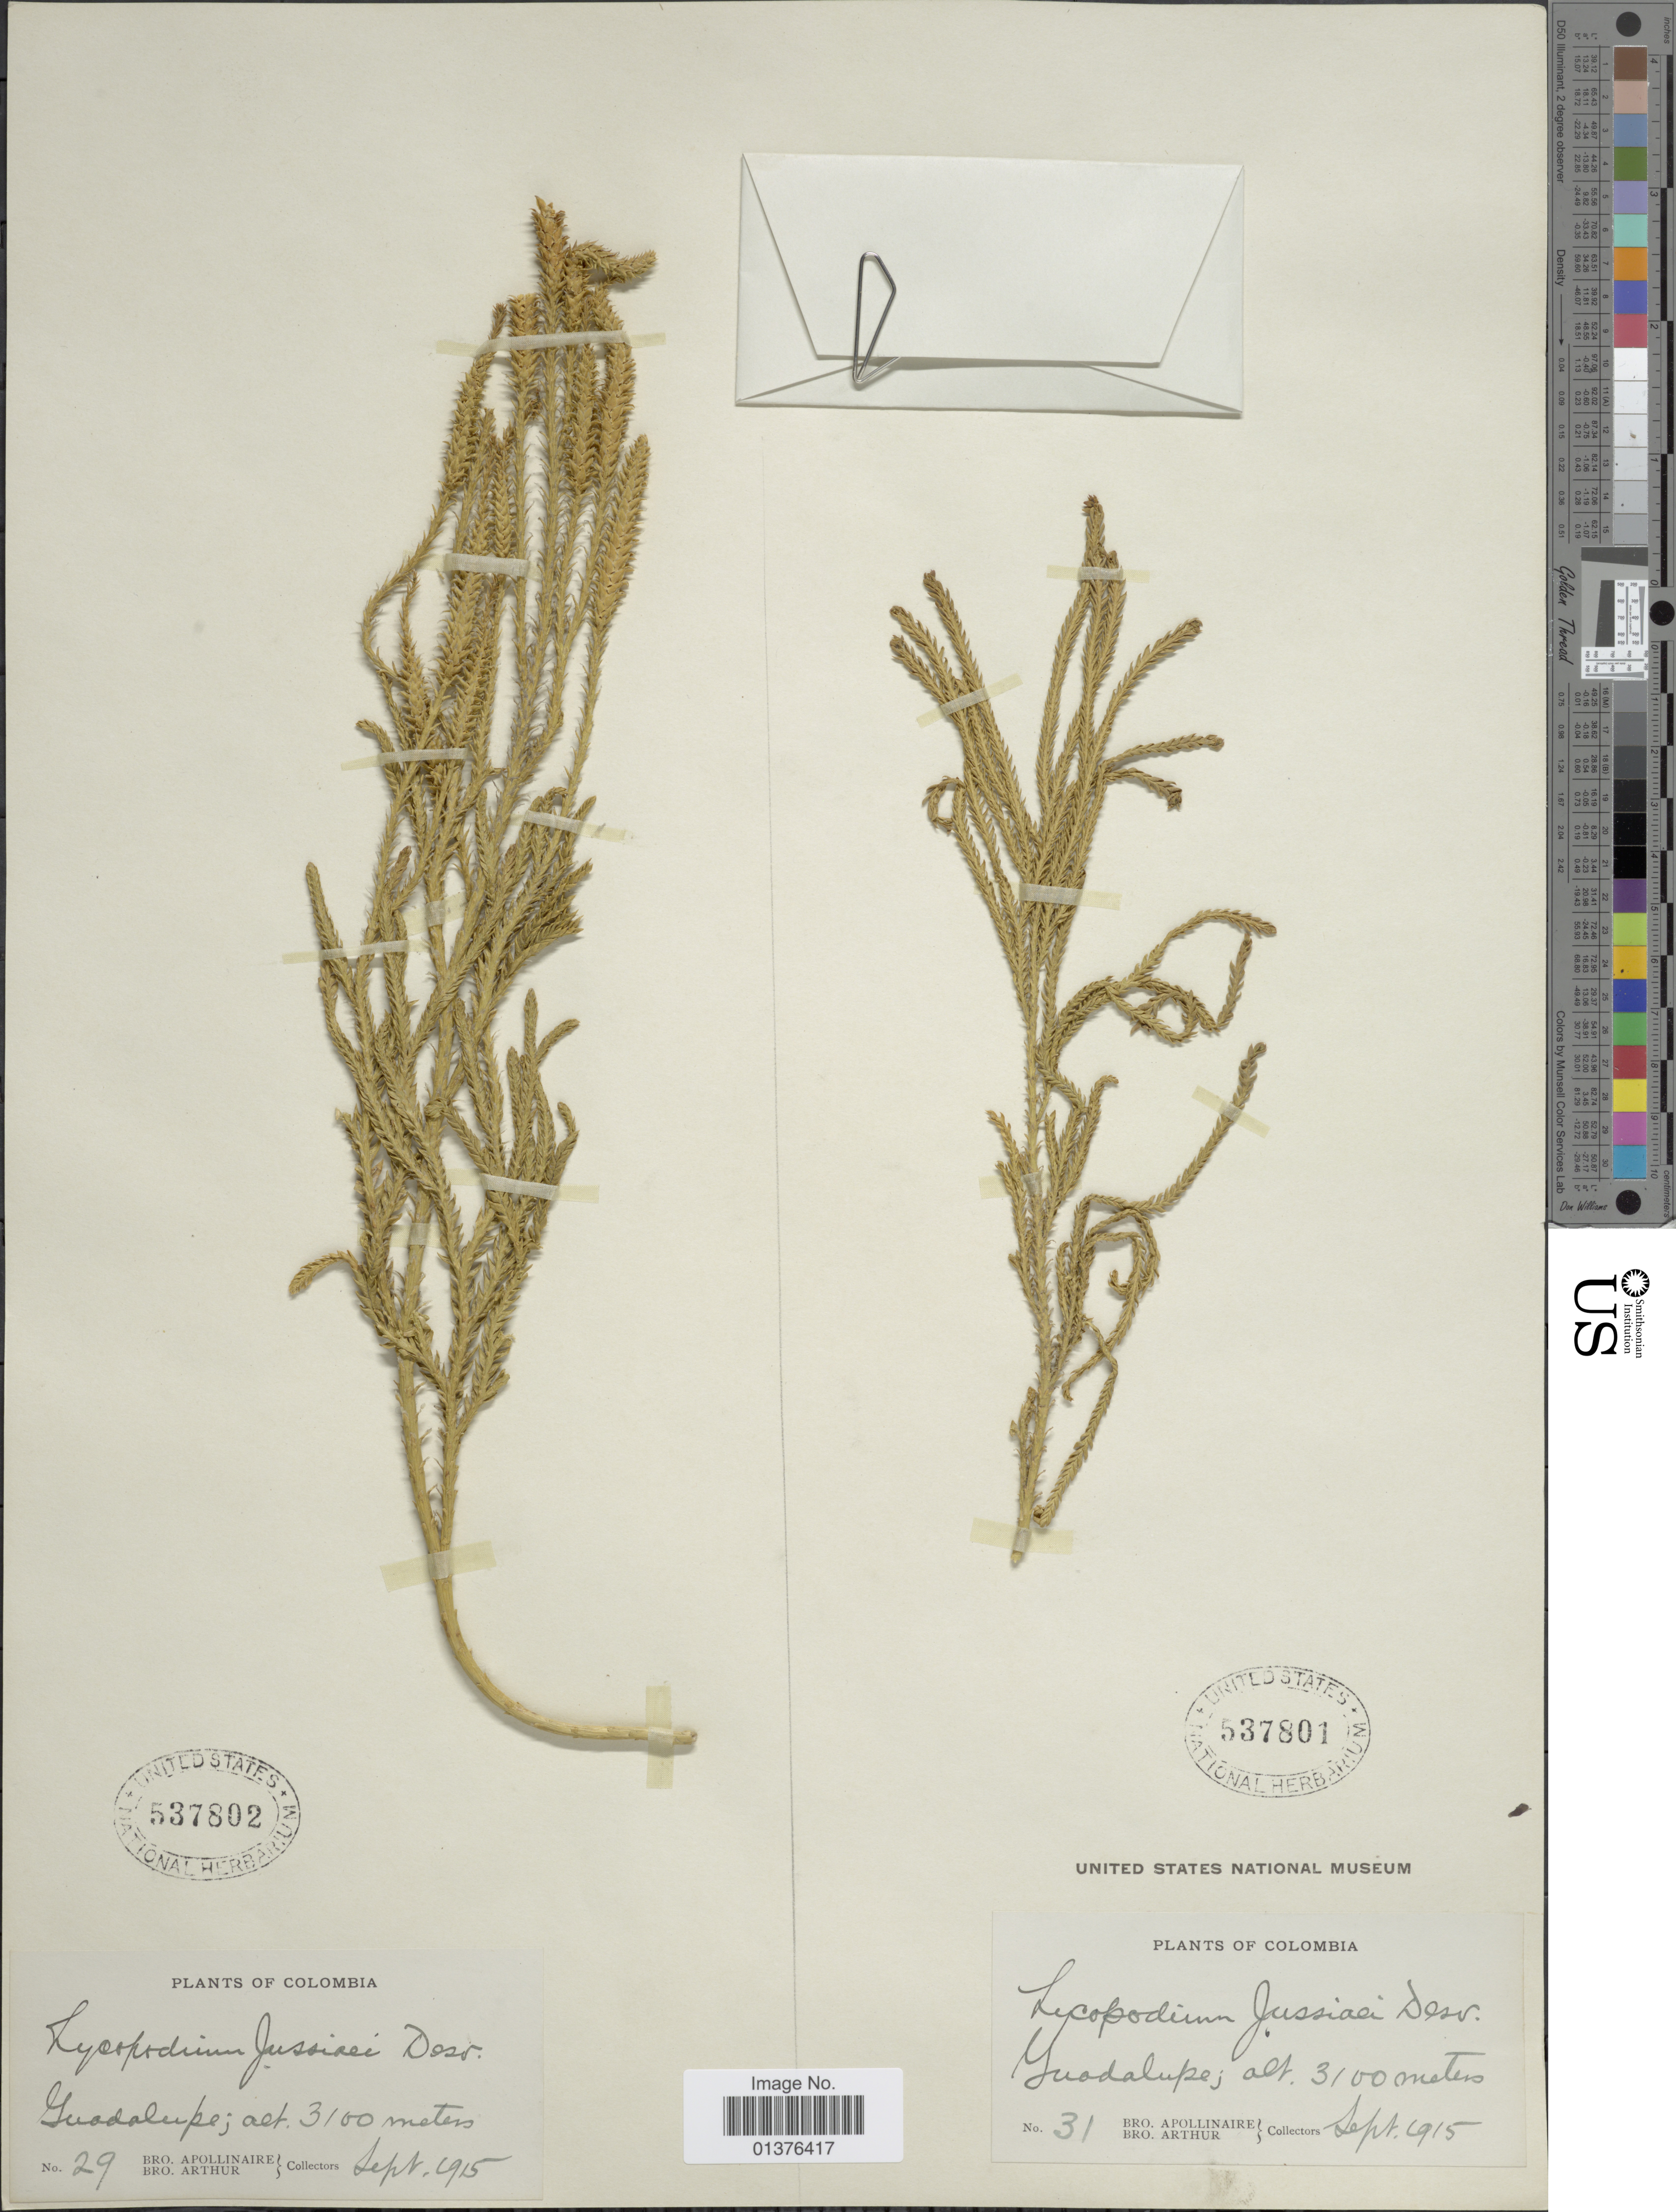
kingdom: Plantae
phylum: Tracheophyta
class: Lycopodiopsida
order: Lycopodiales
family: Lycopodiaceae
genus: Diphasium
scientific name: Diphasium jussiaei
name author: (Desv.) C. Presl ex Rothm.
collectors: Bro. Apollinaire & Bro. Arthur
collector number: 31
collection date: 1915-09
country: Colombia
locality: Guadalupe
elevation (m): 3100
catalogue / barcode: US 537801